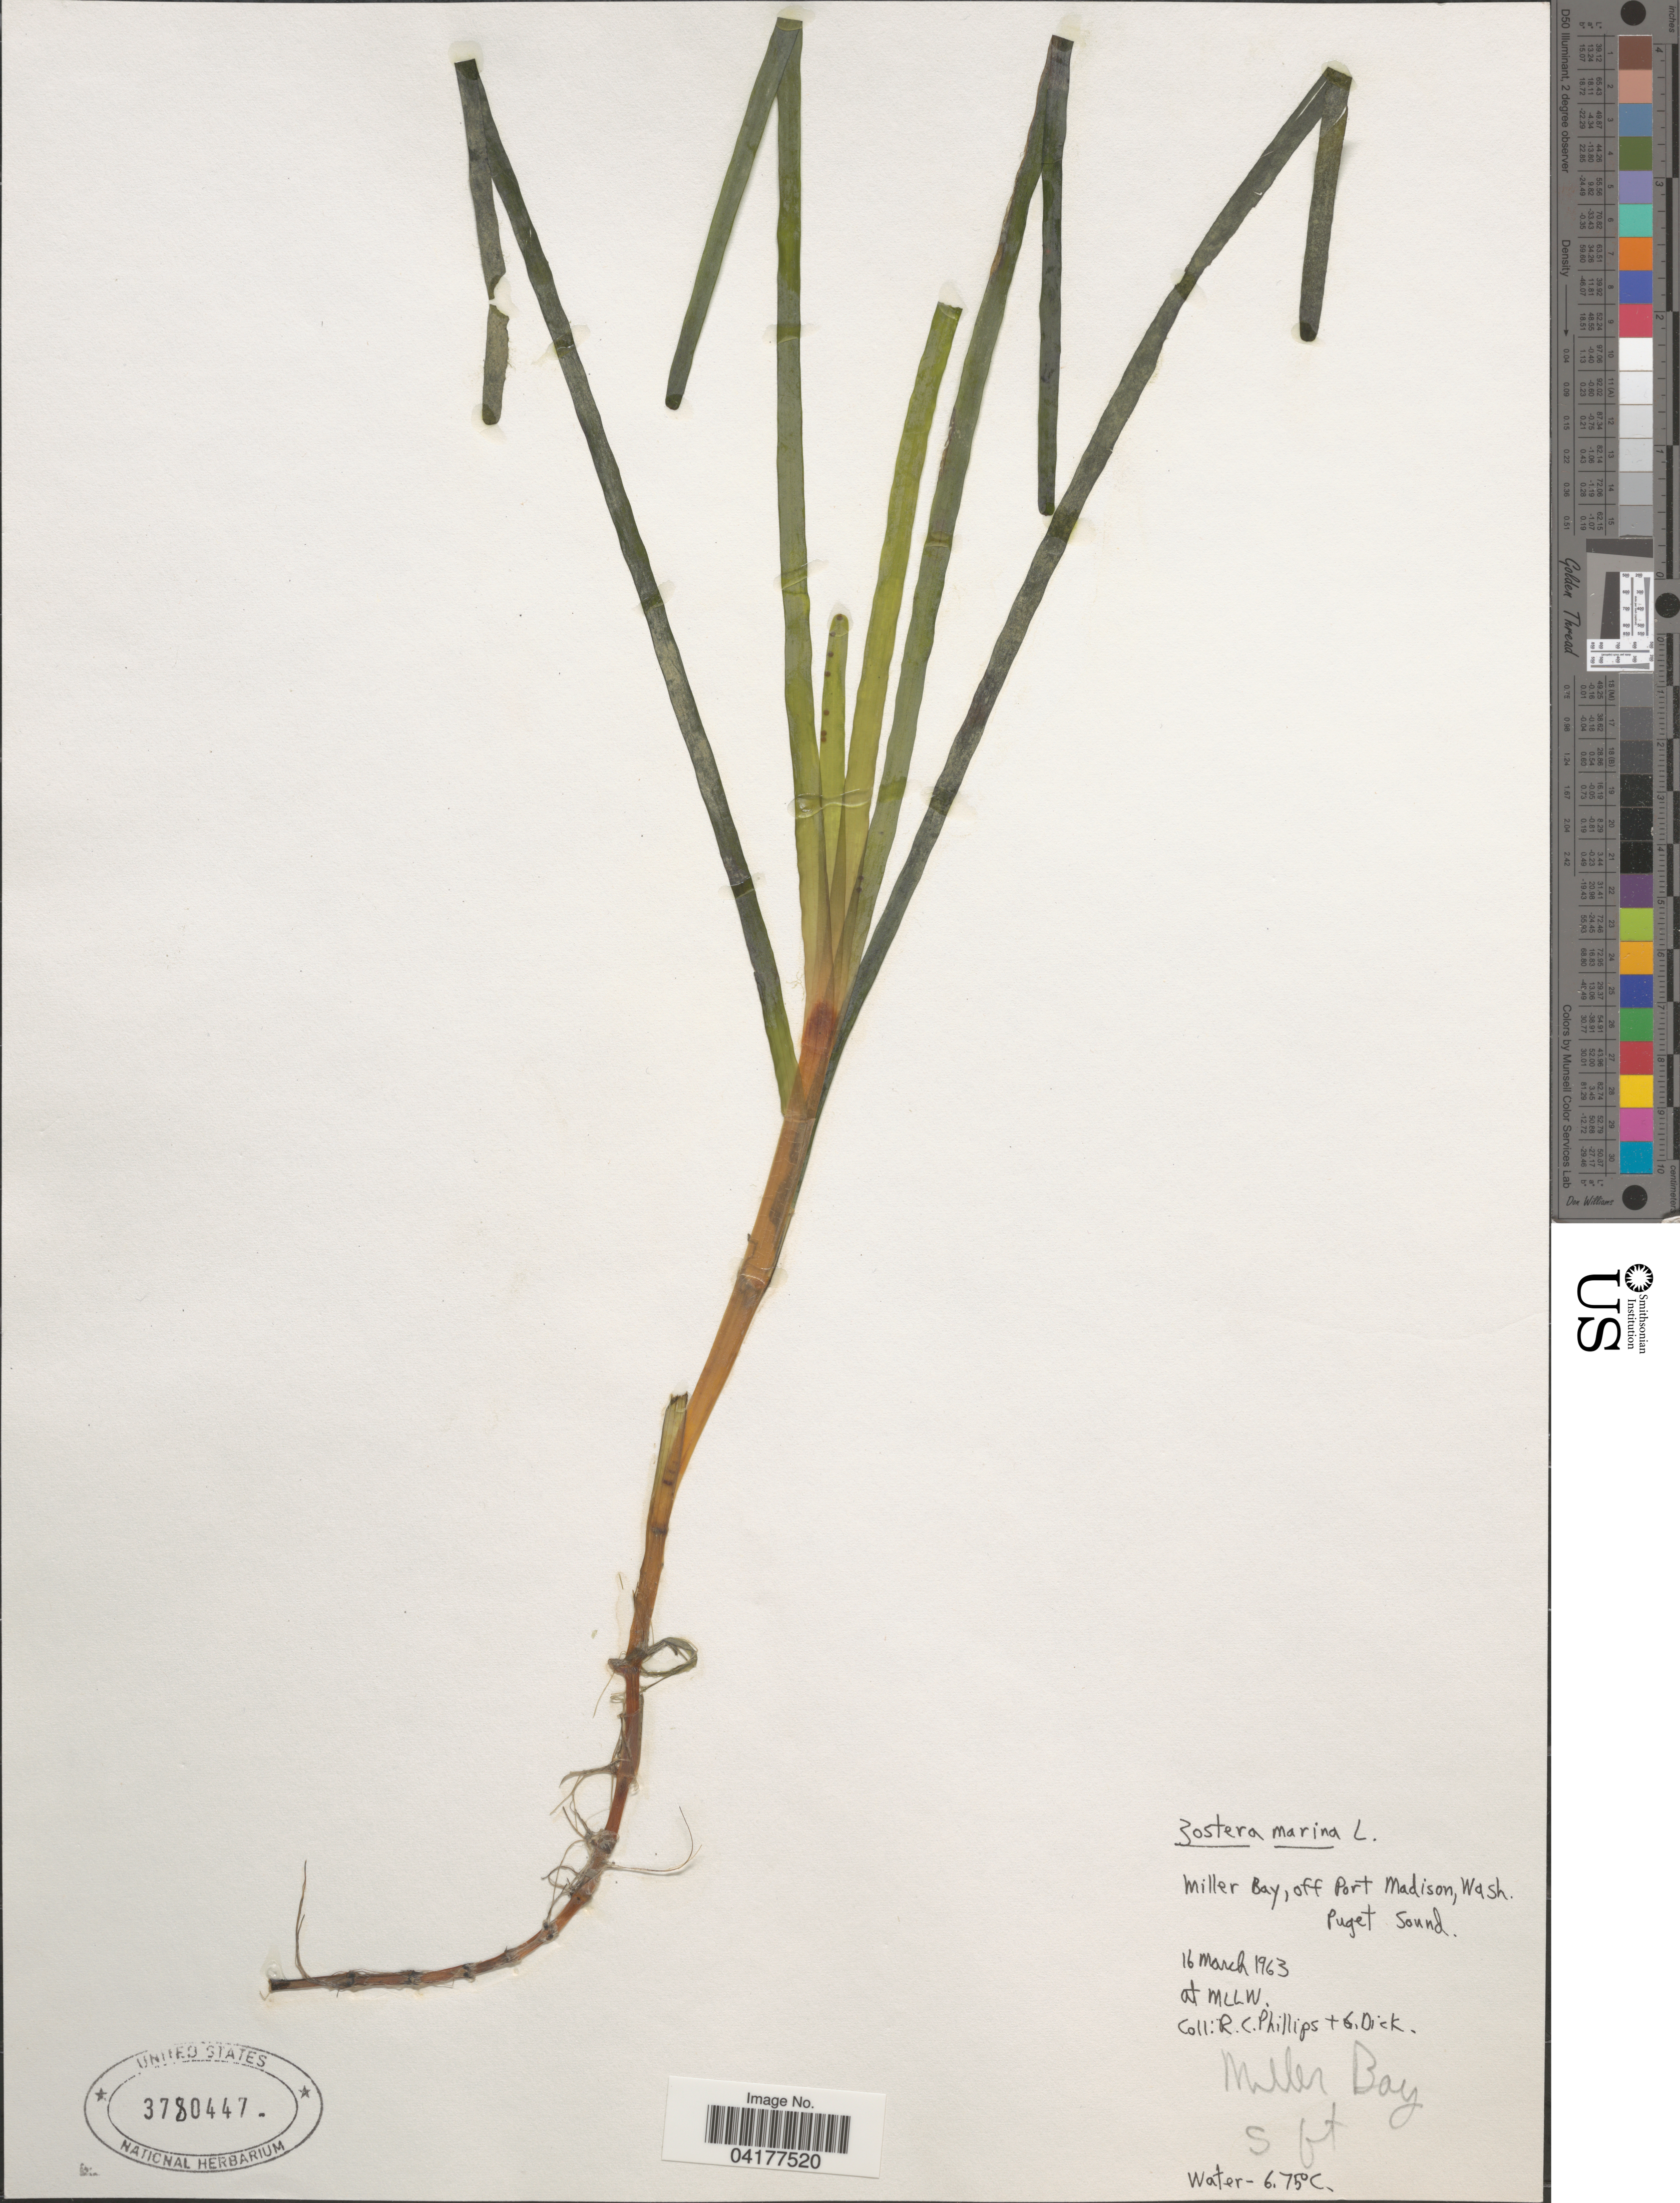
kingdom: Plantae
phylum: Tracheophyta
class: Liliopsida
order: Alismatales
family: Zosteraceae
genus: Zostera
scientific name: Zostera marina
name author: L.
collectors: R. C. Phillips & G. Dick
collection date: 1963-03-16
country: United States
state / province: Washington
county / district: King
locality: Miller Bay, off Port Madison. Puget Sound. At MLLW.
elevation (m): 2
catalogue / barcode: US 3780447